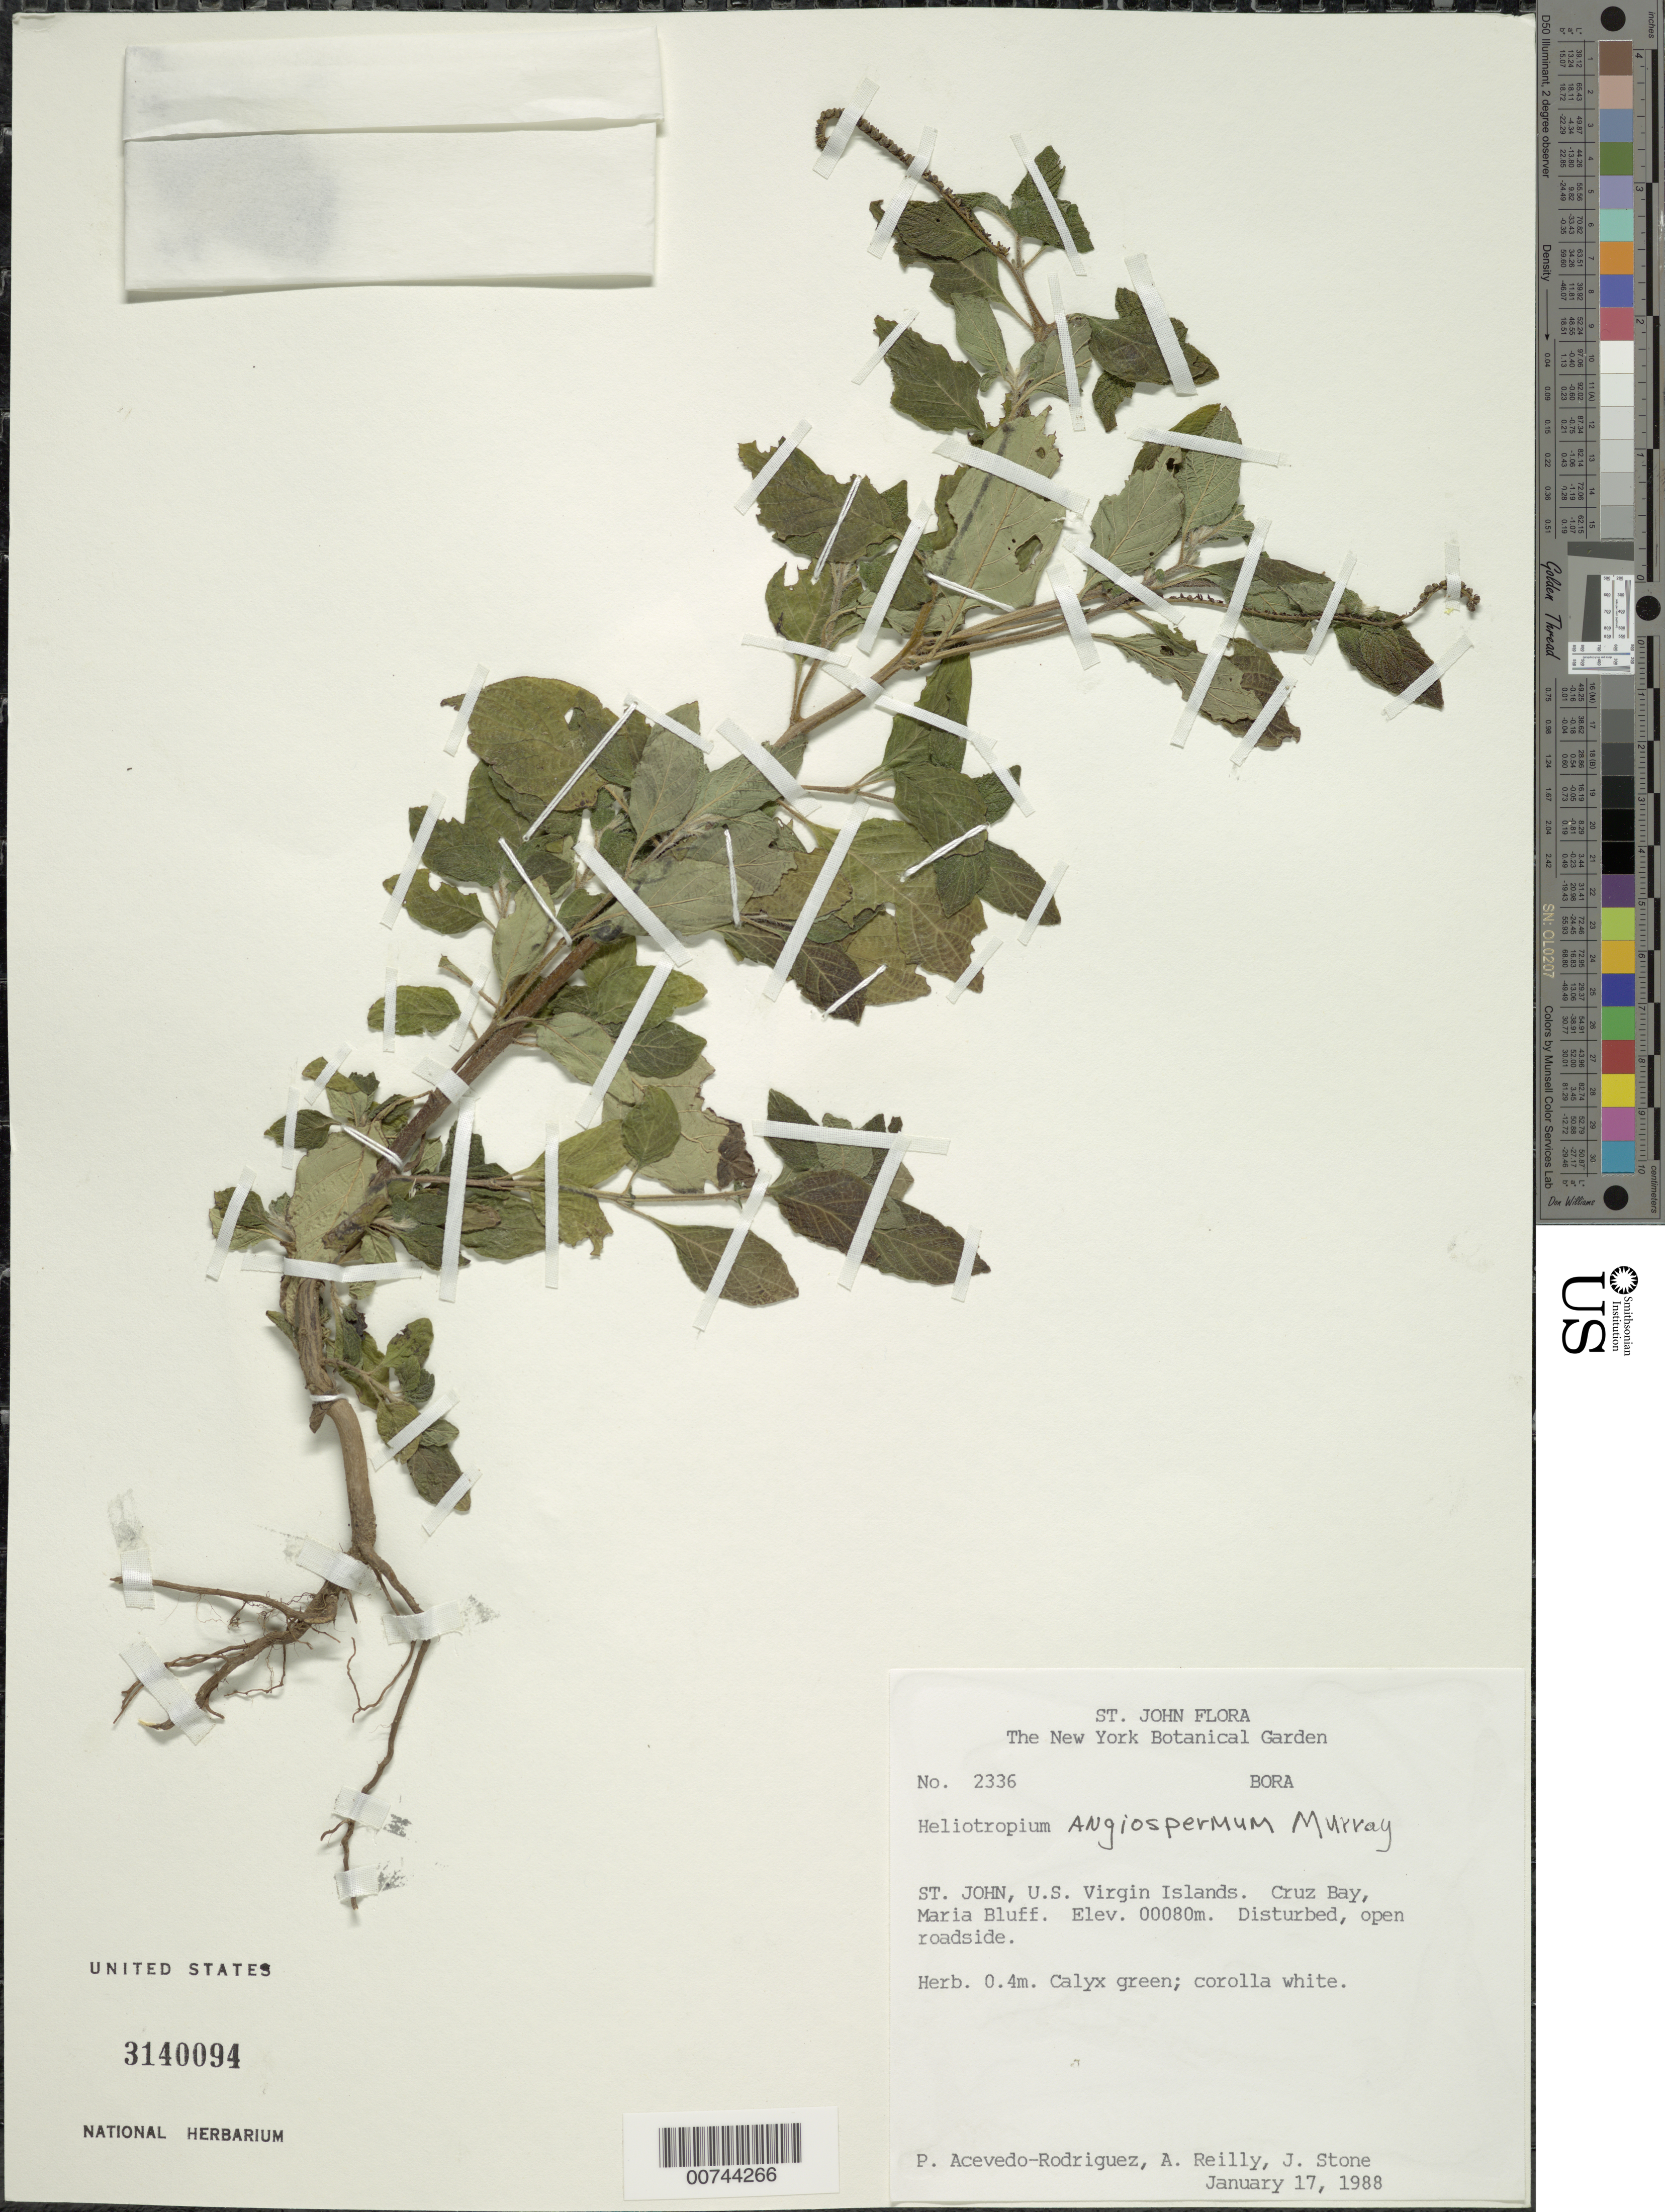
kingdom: Plantae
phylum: Tracheophyta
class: Magnoliopsida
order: Boraginales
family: Heliotropiaceae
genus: Heliotropium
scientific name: Heliotropium angiospermum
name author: Murray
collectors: P. Acevedo-Rodr., A. Reilly & J. Stone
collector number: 2336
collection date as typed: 17 Jan 1988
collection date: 1988-01-17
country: U.S. Virgin Islands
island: St. John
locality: Cruz Bay Quarter; Maria Bluff.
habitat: Disturbed, open roadside.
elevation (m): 80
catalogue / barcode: US 3140094